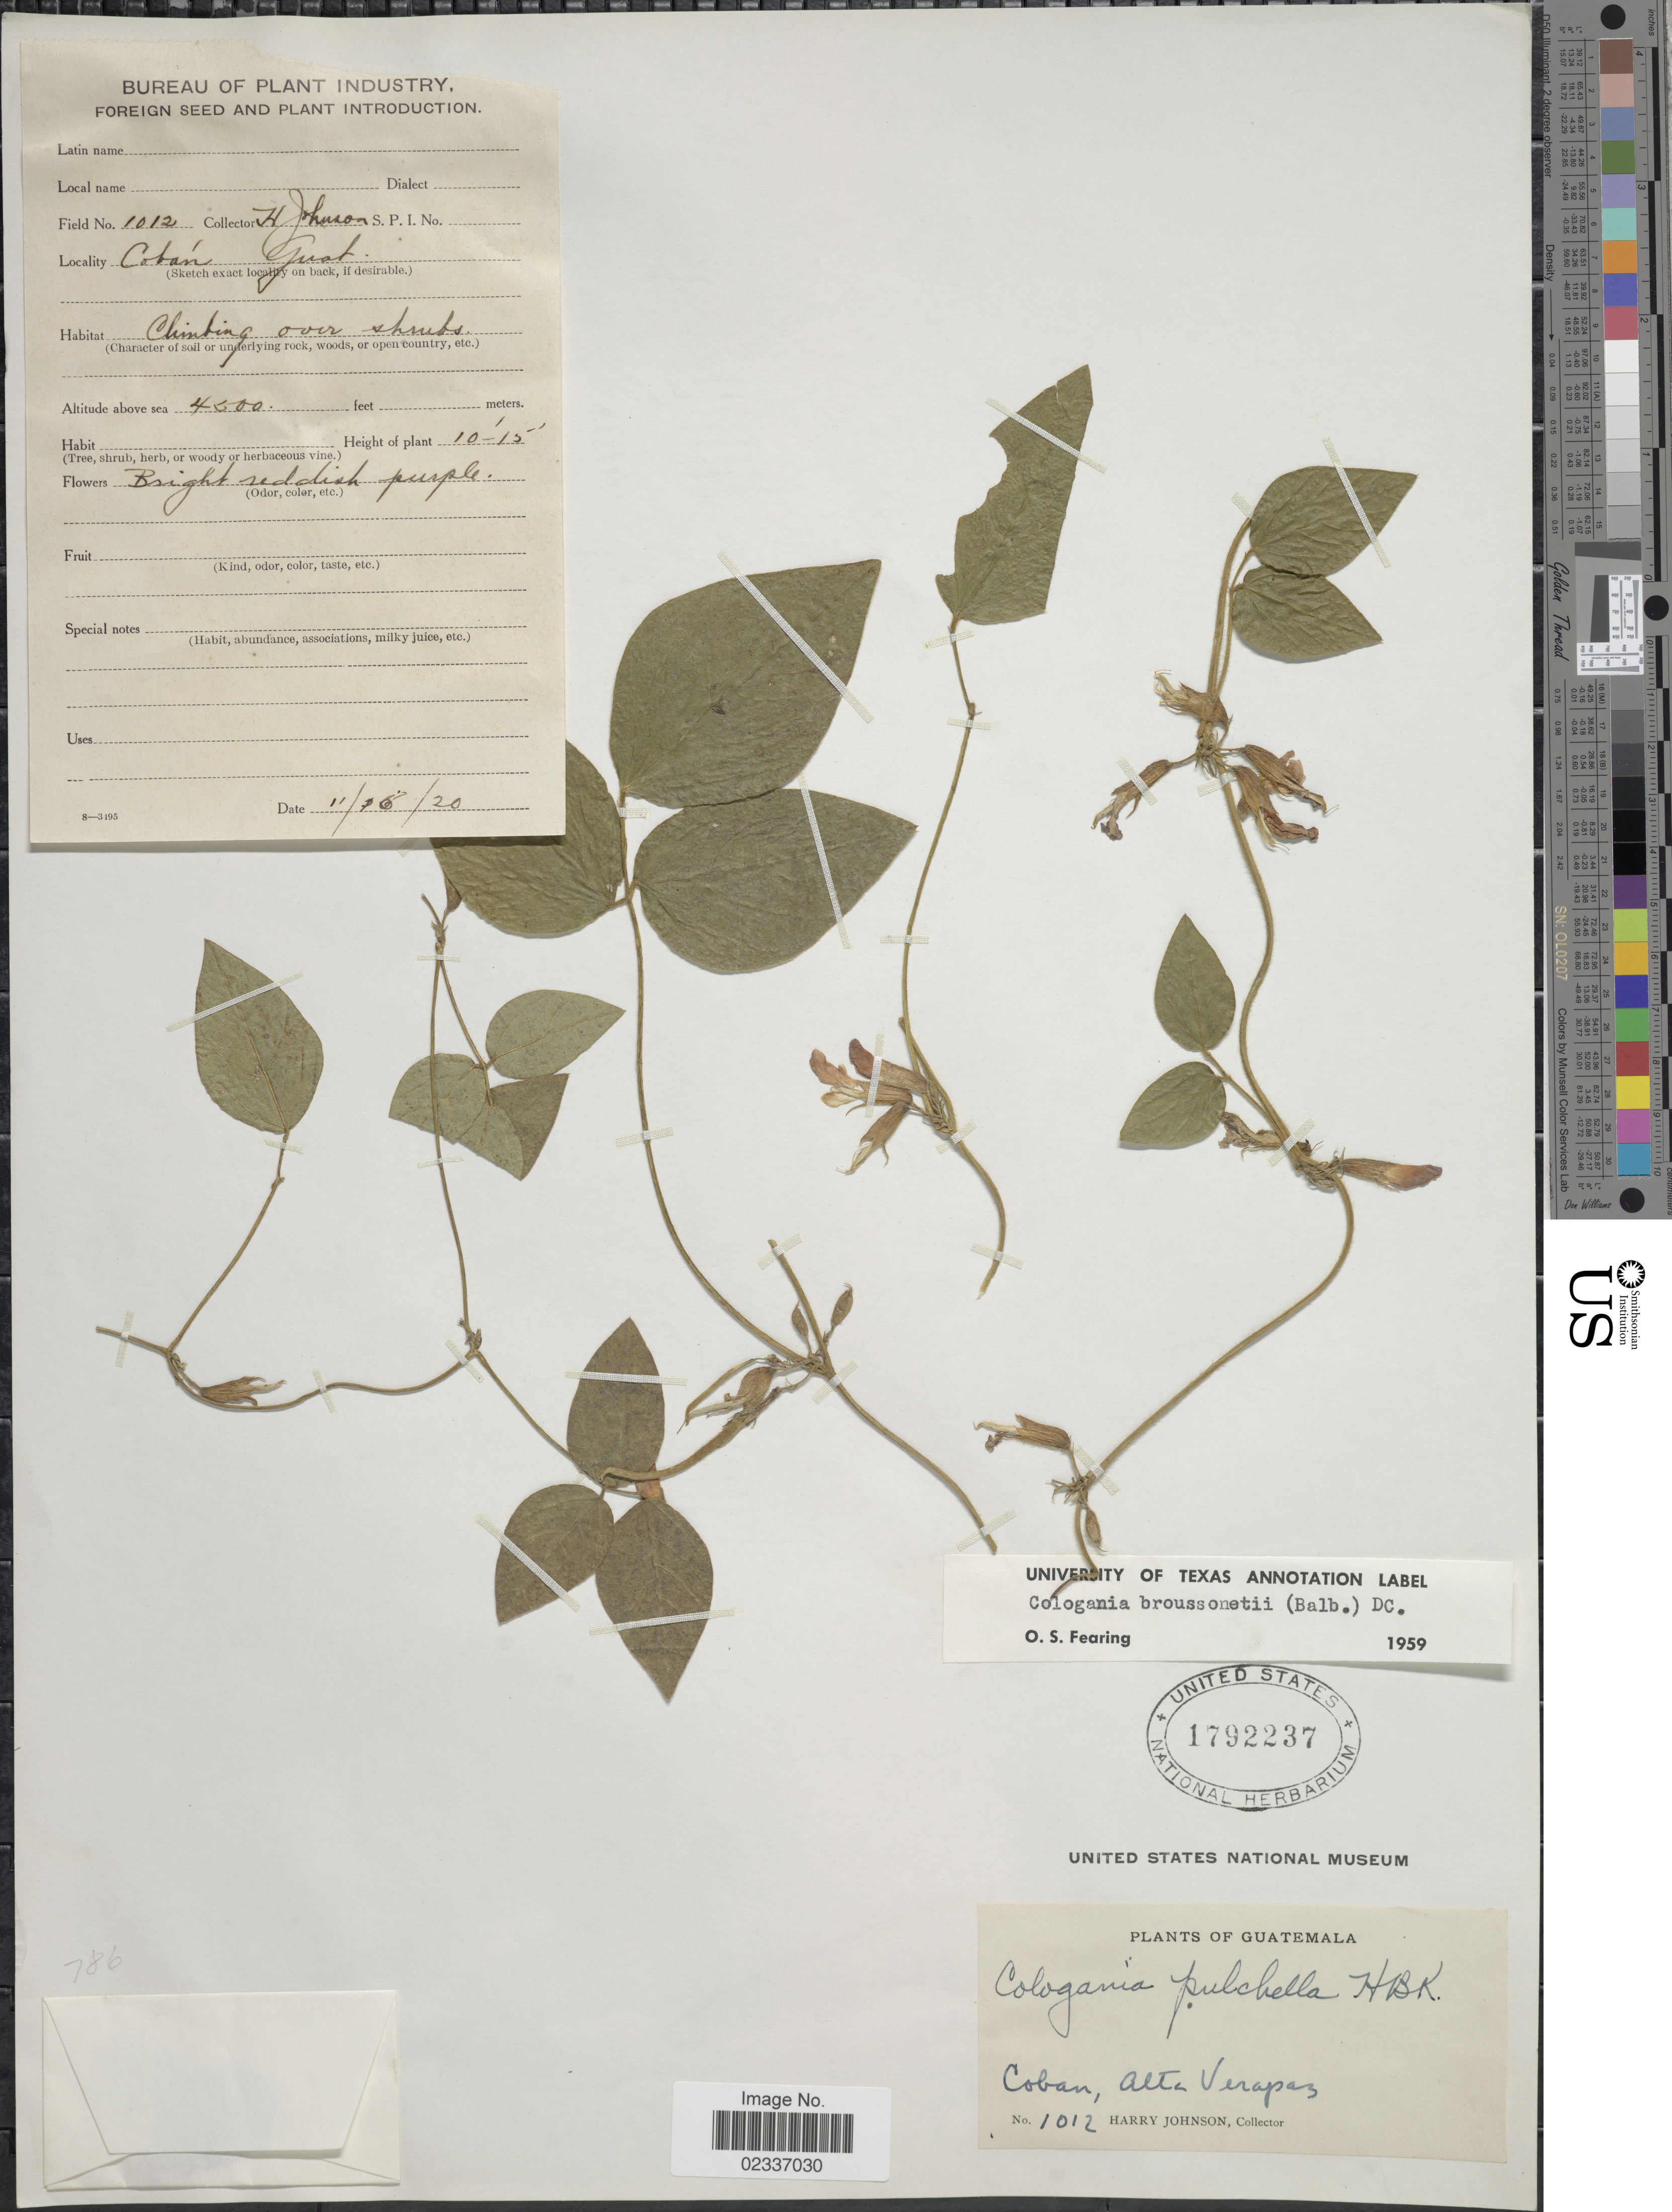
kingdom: Plantae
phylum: Tracheophyta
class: Magnoliopsida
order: Fabales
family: Fabaceae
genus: Cologania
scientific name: Cologania broussonetii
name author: (Balb.) DC.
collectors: H. Johnson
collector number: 1012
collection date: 1920-11-16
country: Guatemala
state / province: Alta Verapaz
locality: Coban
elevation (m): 1372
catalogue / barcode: US 1792237